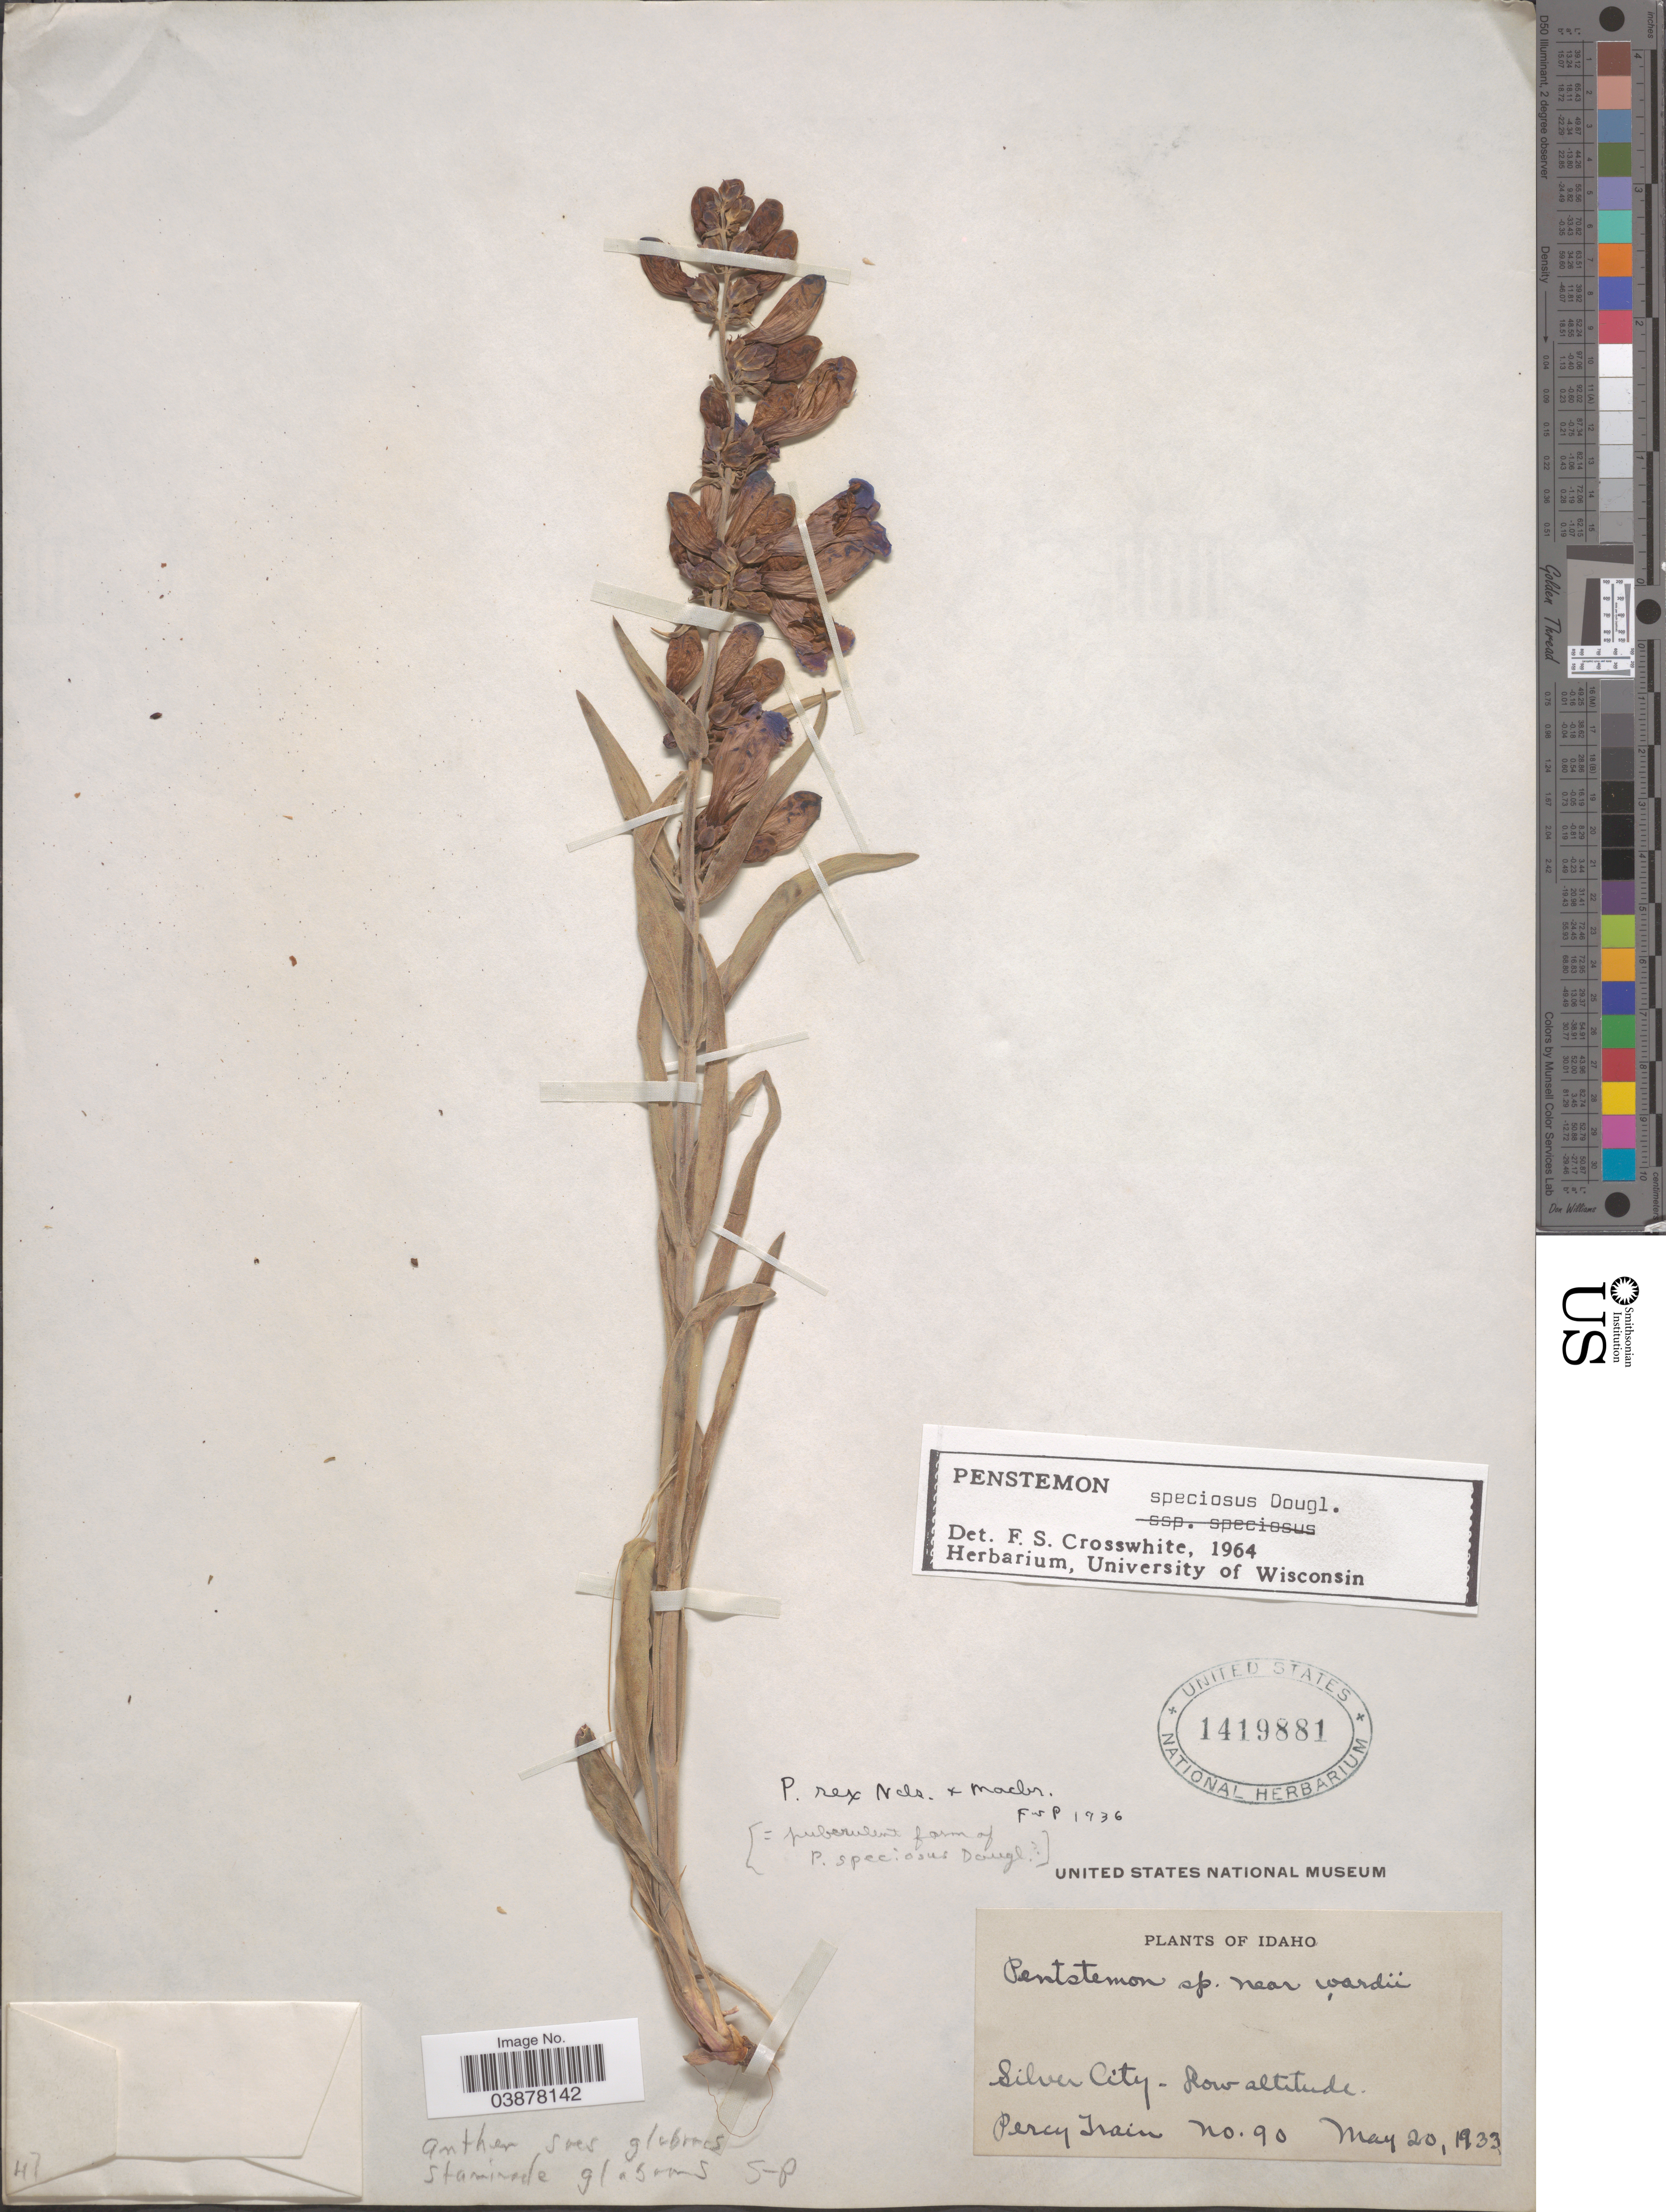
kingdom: Plantae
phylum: Tracheophyta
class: Magnoliopsida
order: Lamiales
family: Plantaginaceae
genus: Penstemon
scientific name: Penstemon speciosus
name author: Douglas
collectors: P. Train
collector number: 90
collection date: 1933-05-20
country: United States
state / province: Idaho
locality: Silver City.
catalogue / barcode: US 1419881